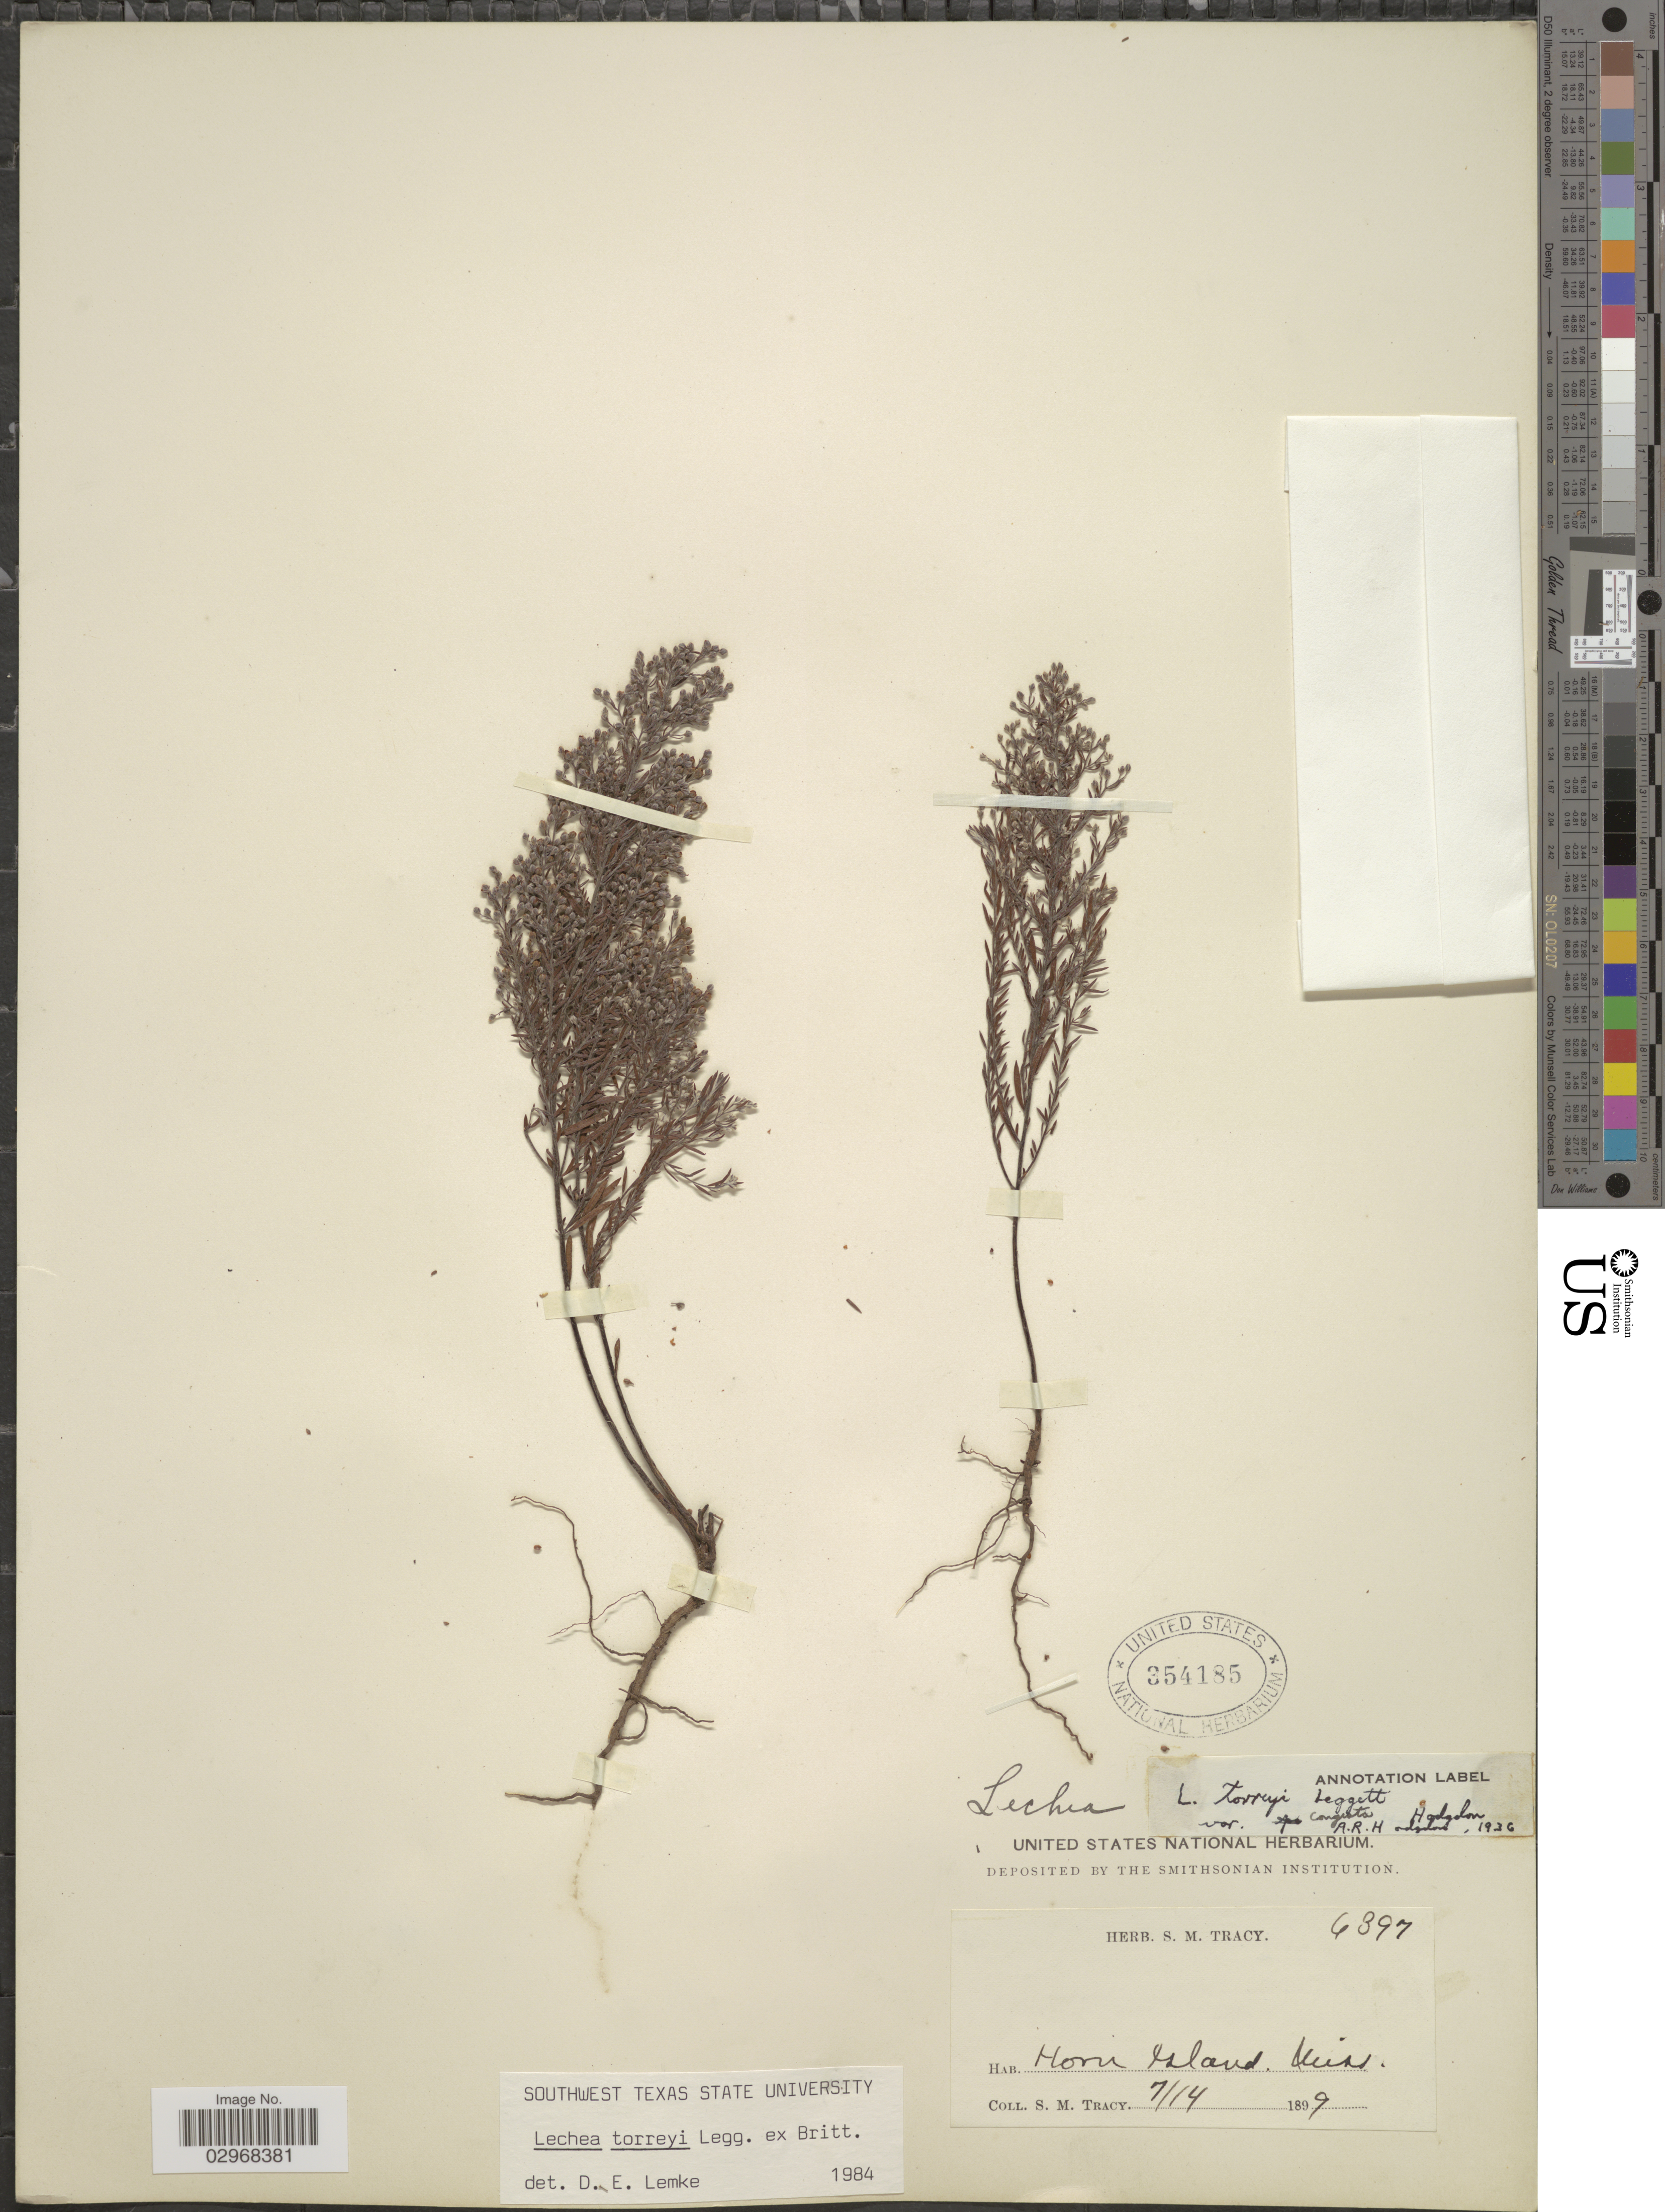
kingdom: Plantae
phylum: Tracheophyta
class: Magnoliopsida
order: Malvales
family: Cistaceae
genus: Lechea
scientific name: Lechea torreyi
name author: (Chapm.) Legg. ex Britton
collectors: S. M. Tracy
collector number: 4397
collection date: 1899-07-14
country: United States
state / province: Mississippi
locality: Horn Island.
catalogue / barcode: US 354185